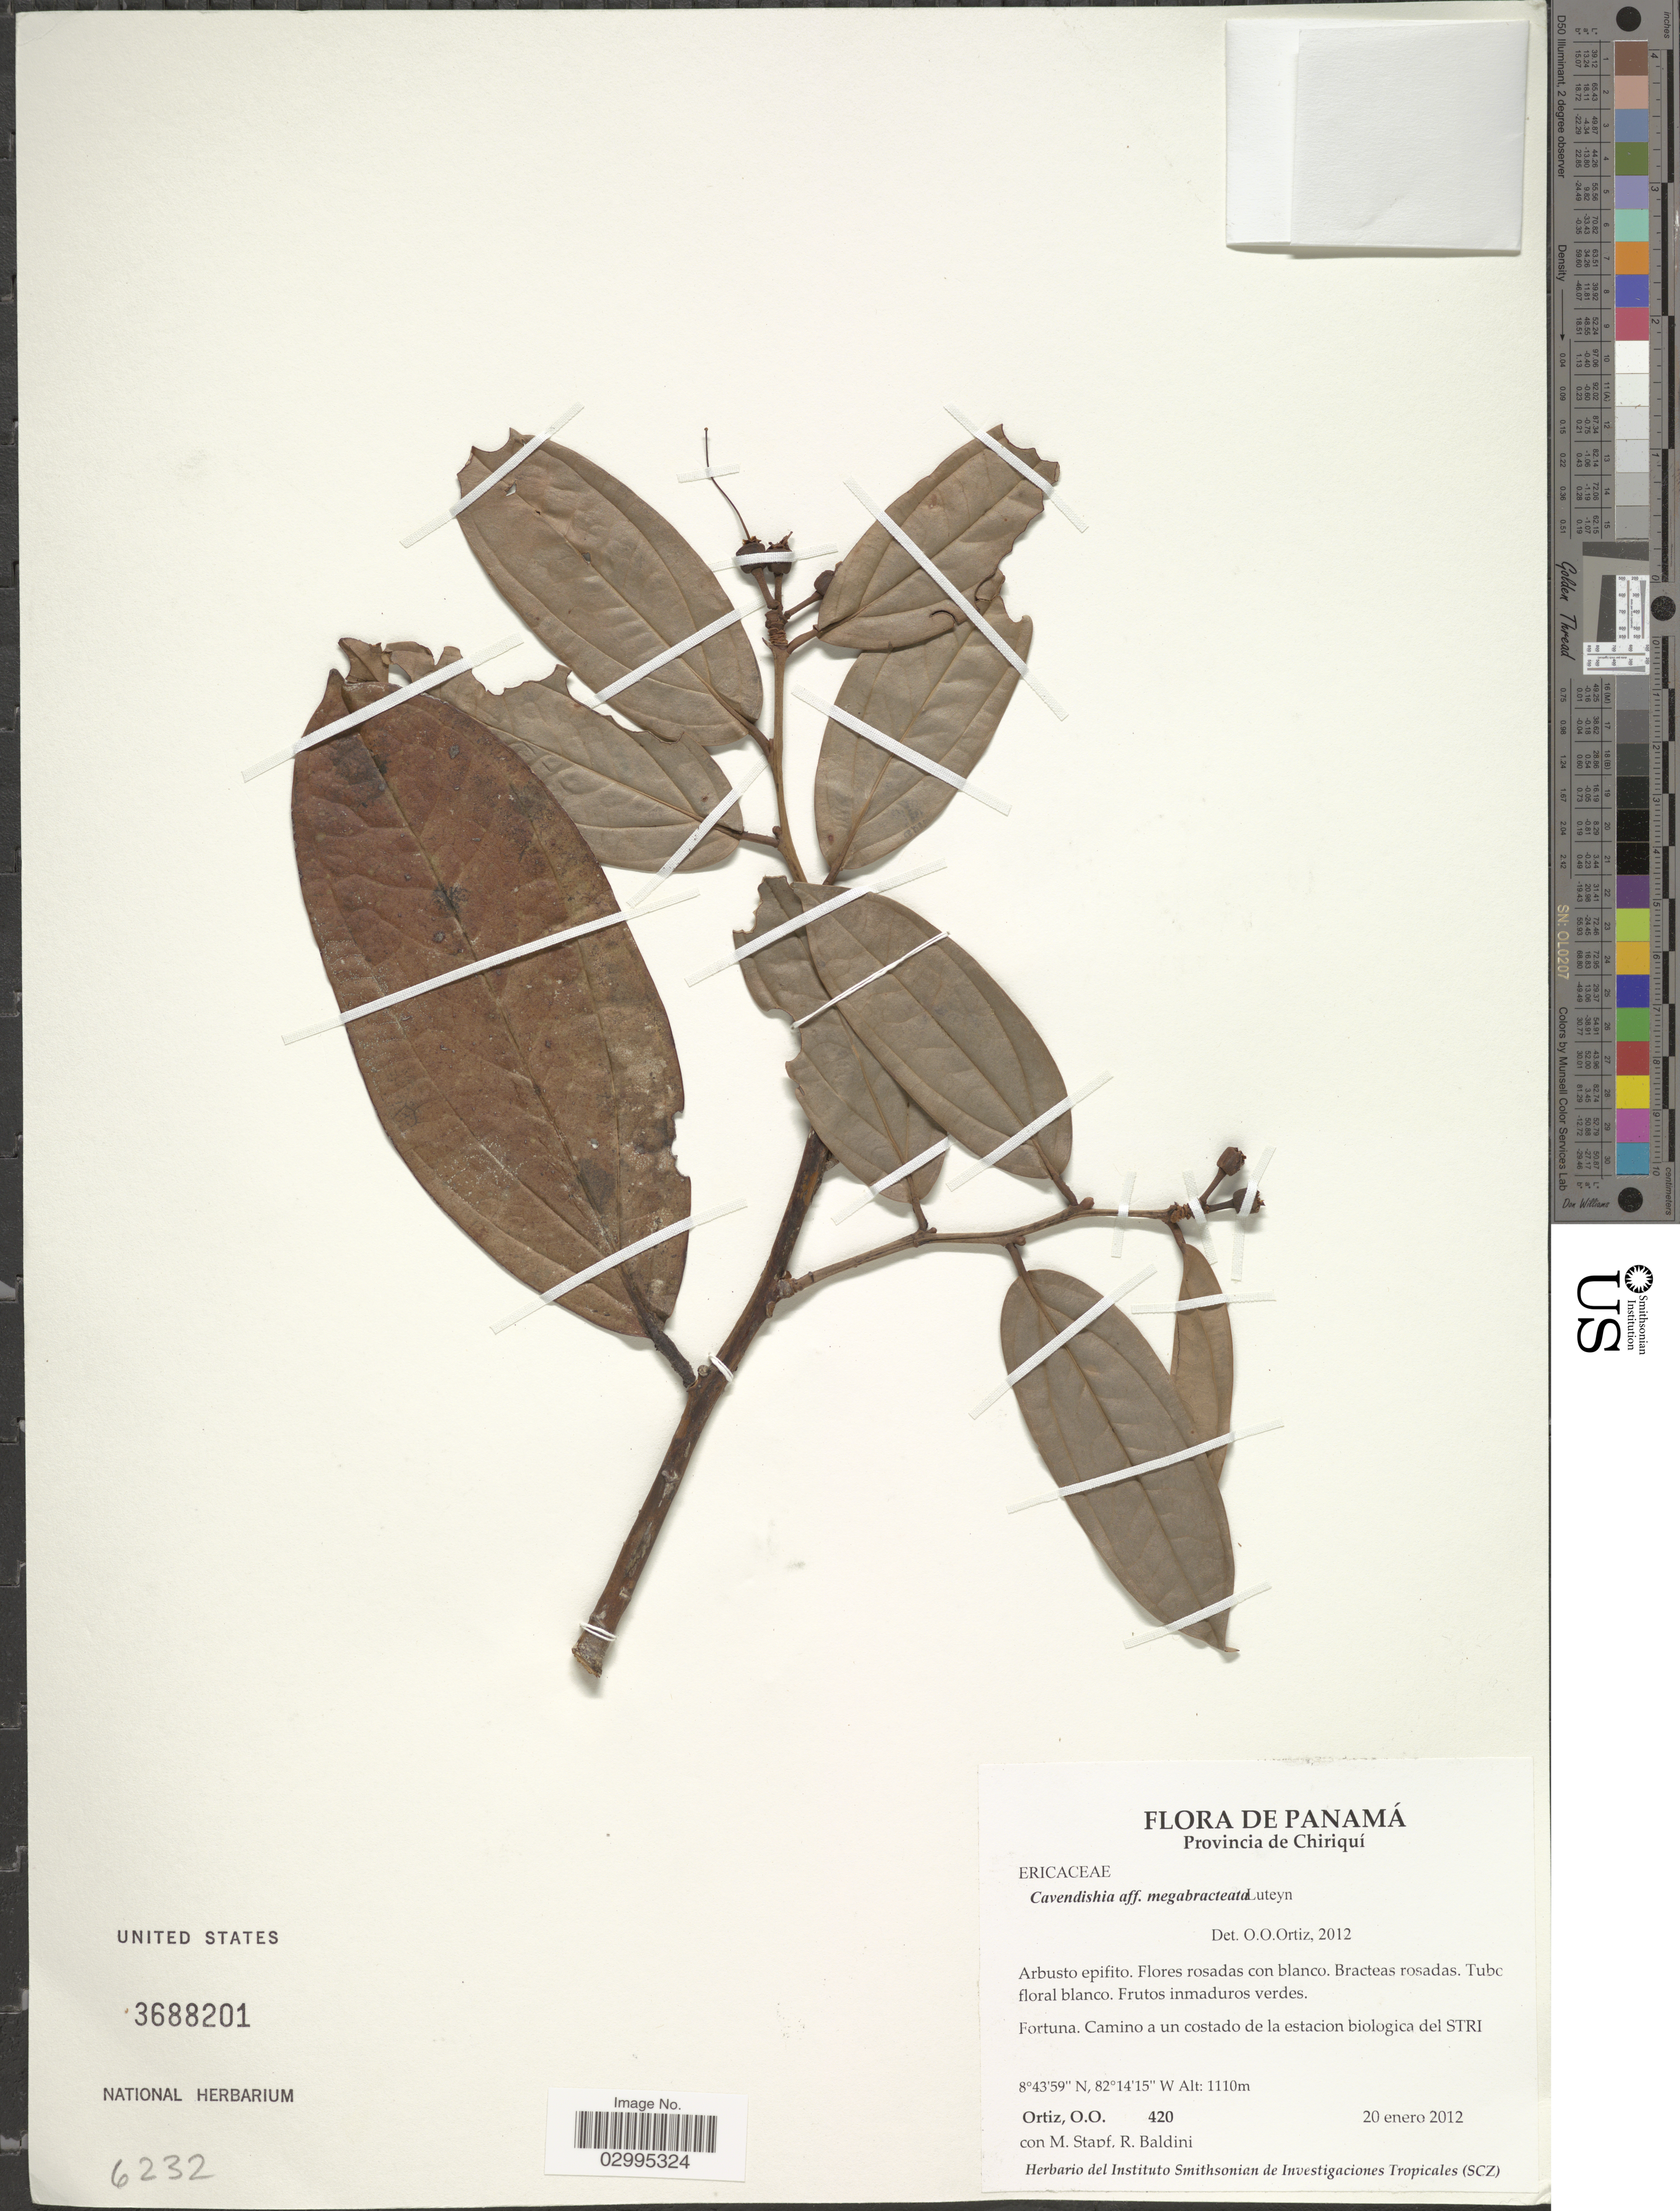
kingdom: Plantae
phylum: Tracheophyta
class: Magnoliopsida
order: Ericales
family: Ericaceae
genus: Cavendishia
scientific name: Cavendishia megabracteata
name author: Luteyn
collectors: O. O. Ortiz, M. Stapf & R. Baldini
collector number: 420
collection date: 2012-01-20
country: Panama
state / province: Chiriqui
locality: Fortuna. Camino a un costado de la estacion biologica del STRI.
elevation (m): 1110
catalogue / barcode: US 3688201